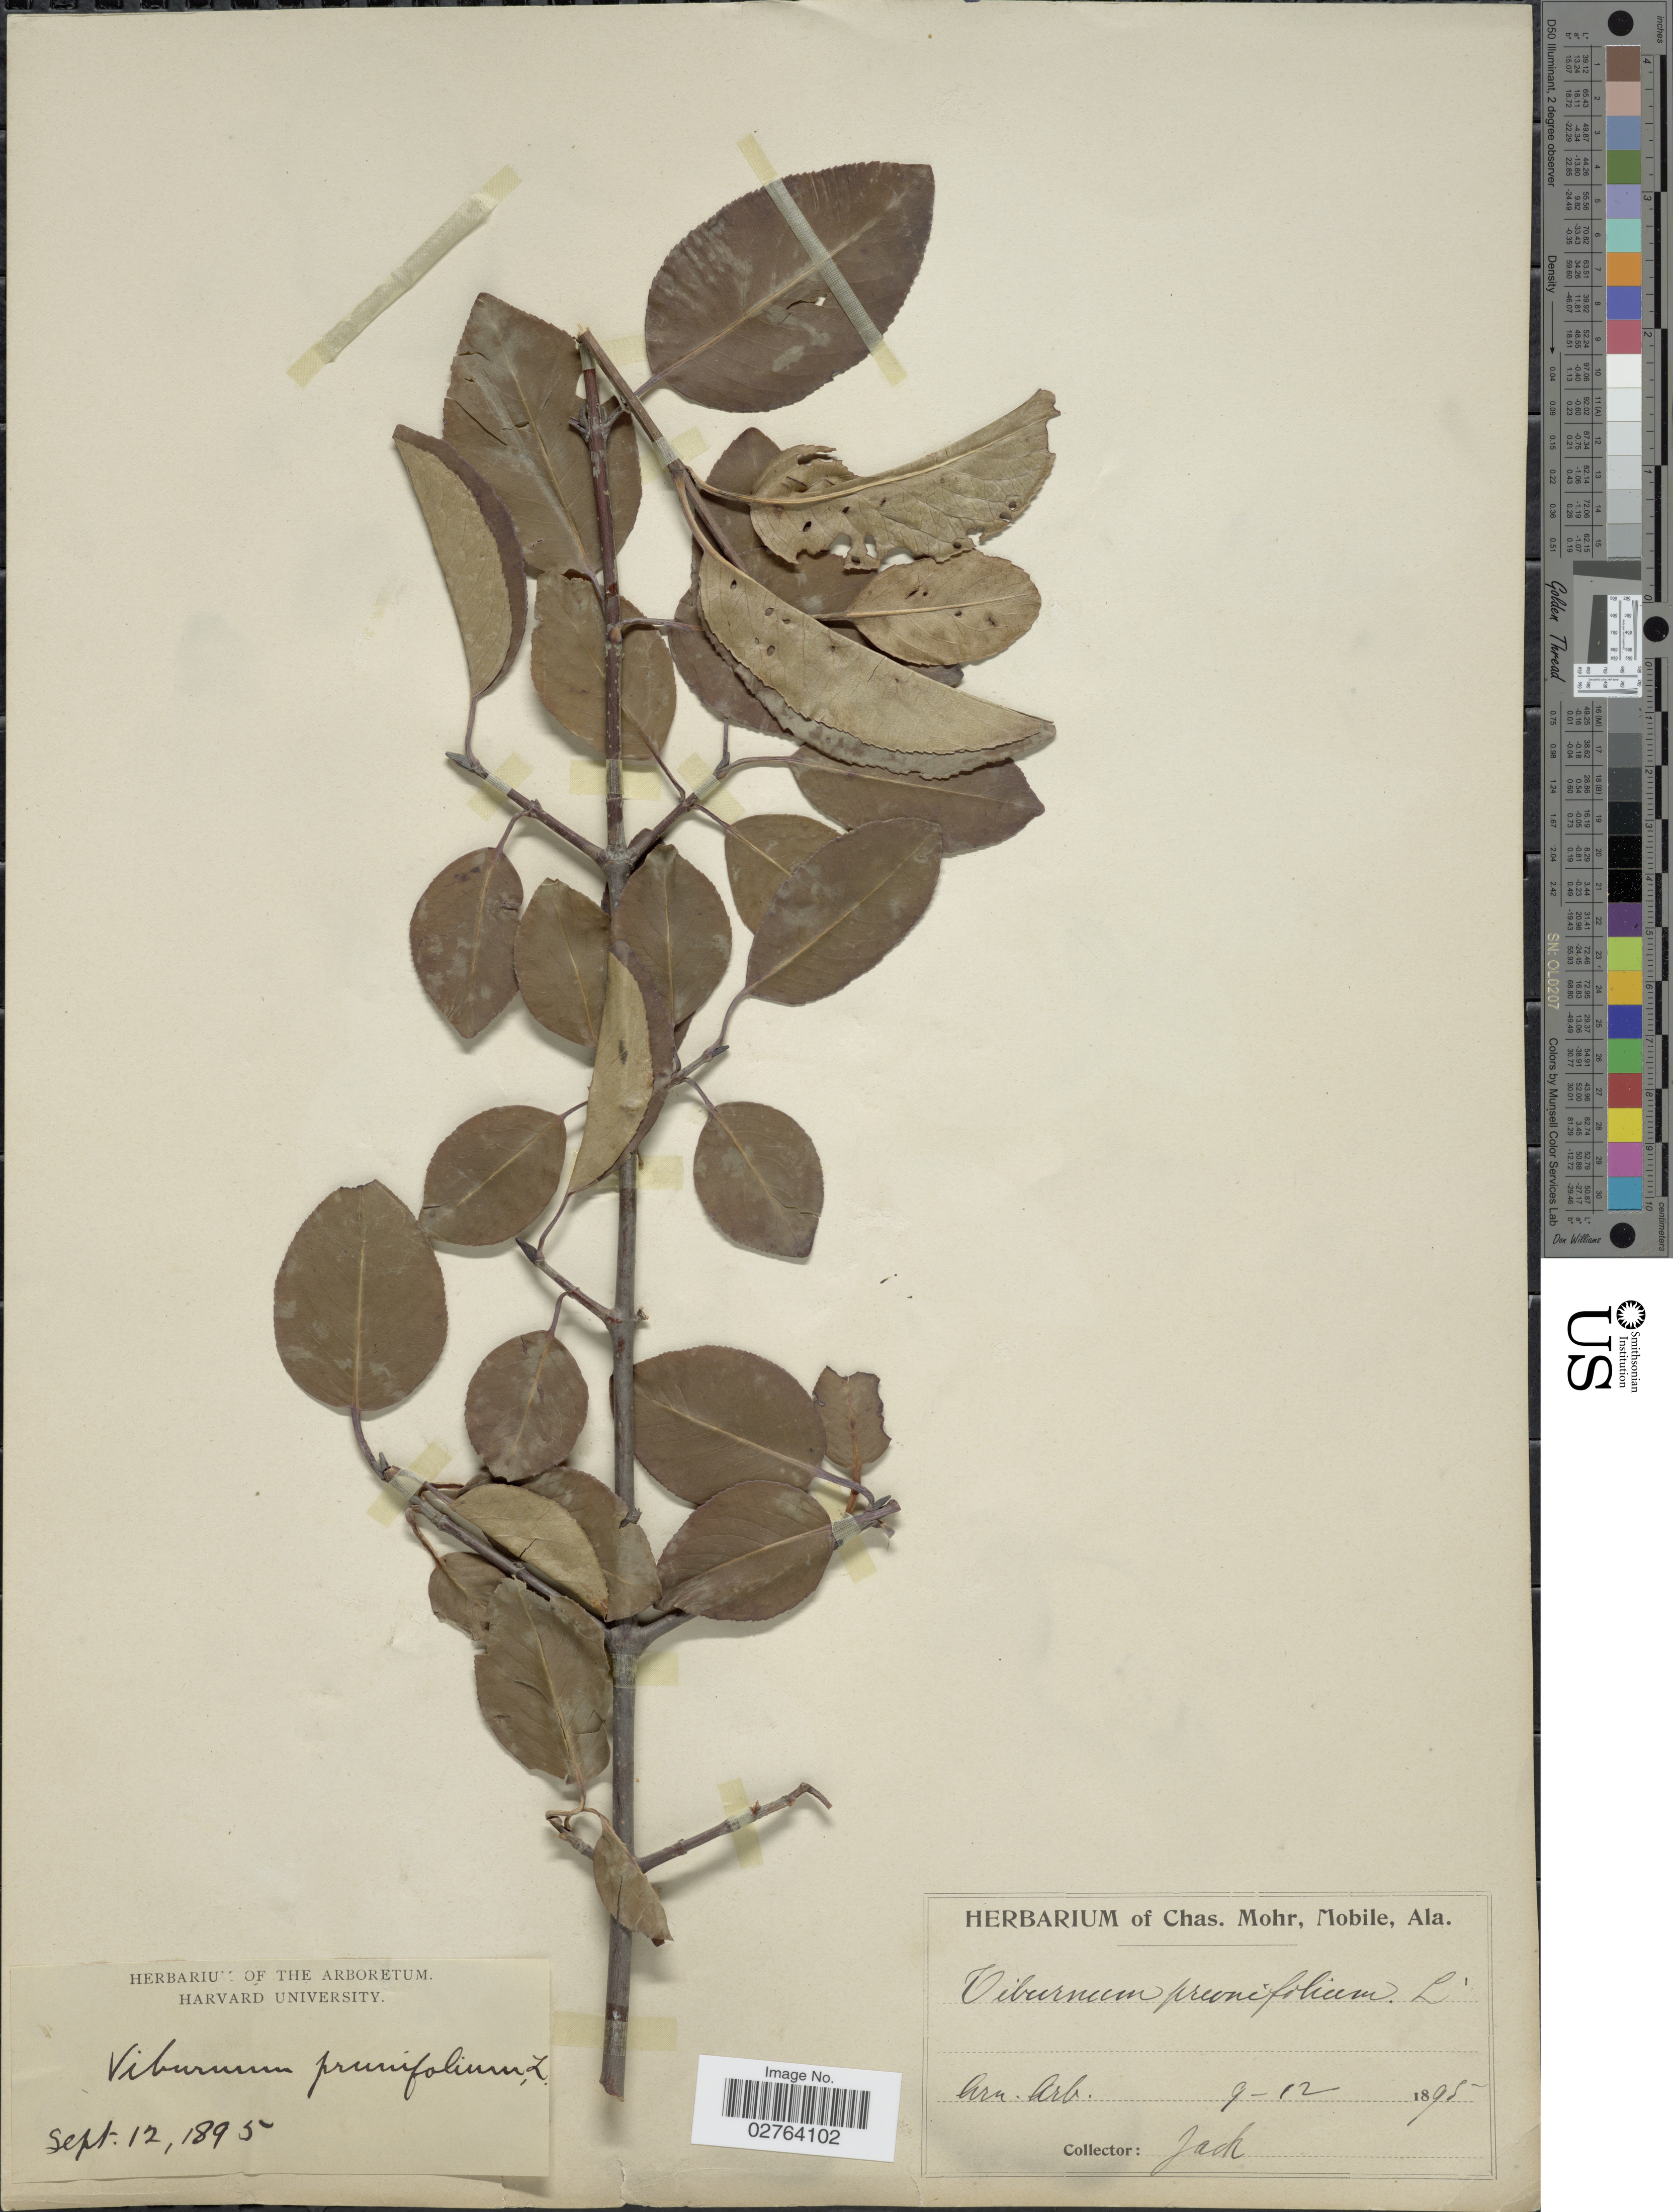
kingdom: Plantae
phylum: Tracheophyta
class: Magnoliopsida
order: Dipsacales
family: Viburnaceae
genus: Viburnum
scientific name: Viburnum prunifolium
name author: L.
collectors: Jack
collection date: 1895-09-12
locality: Arn. Arb.